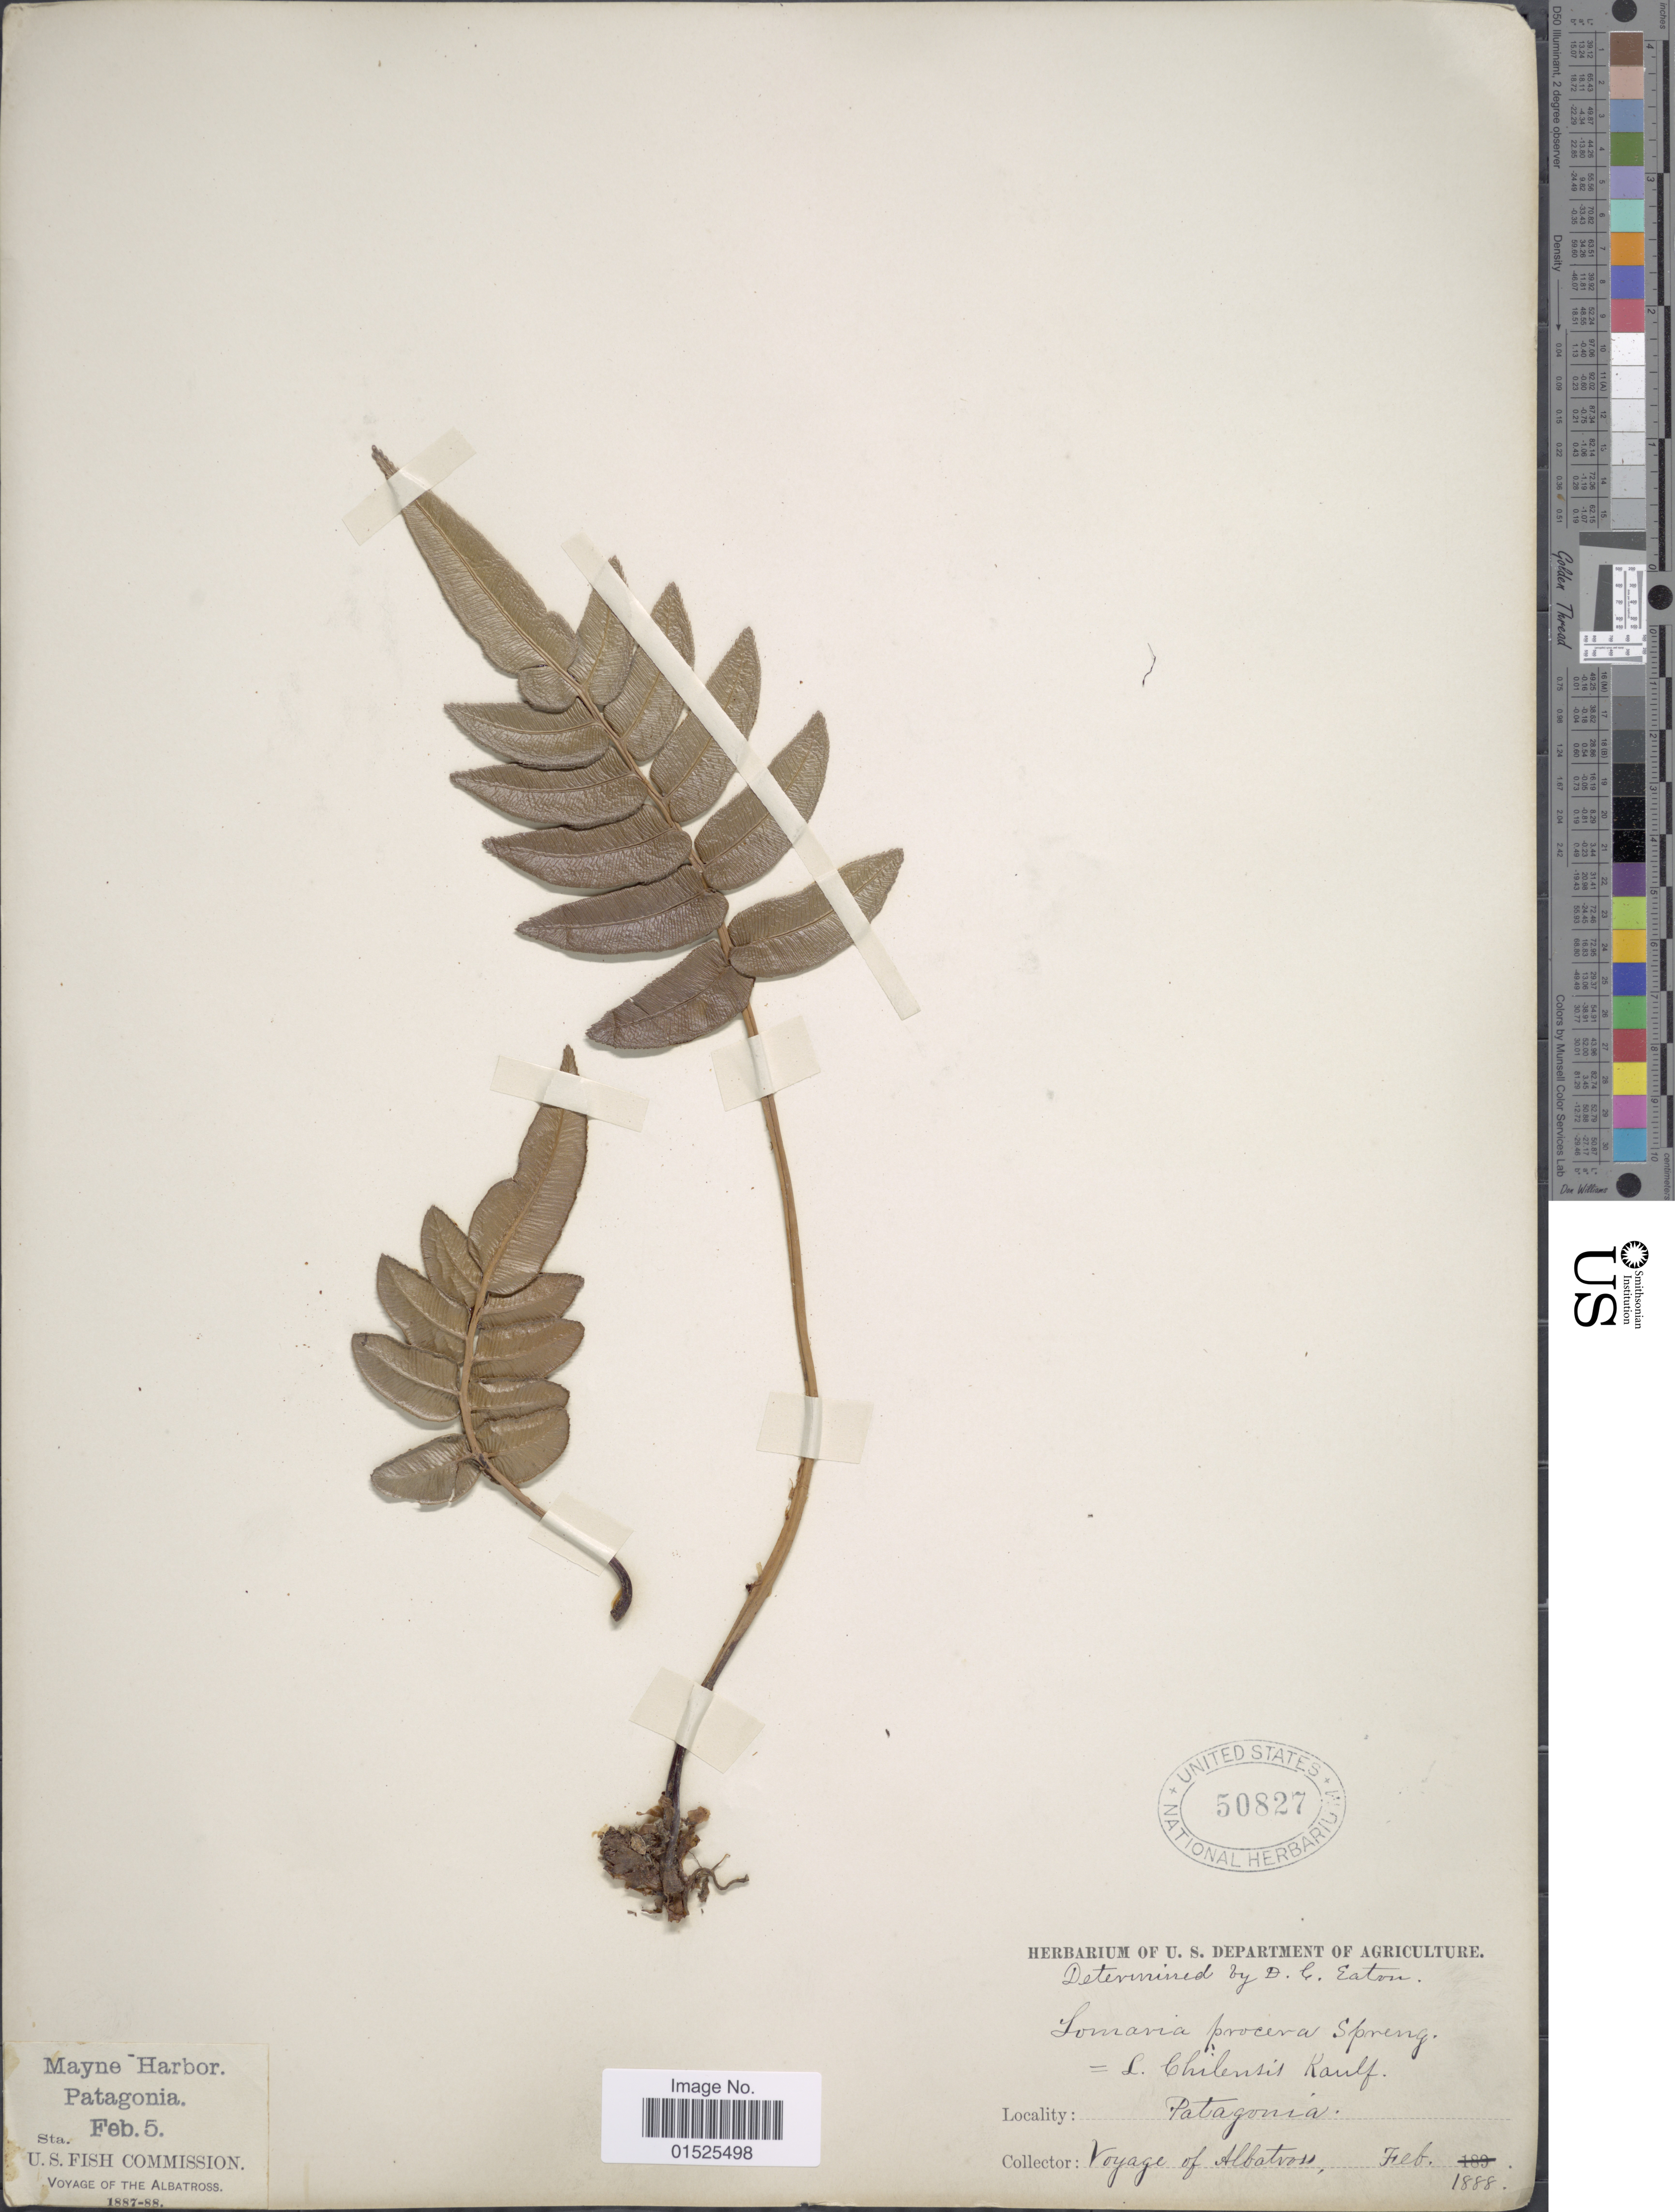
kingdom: Plantae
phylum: Tracheophyta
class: Polypodiopsida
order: Polypodiales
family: Blechnaceae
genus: Blechnum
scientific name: Blechnum chilense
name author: (Kaulf.) Mett.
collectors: U.S.F.C. Str. Albatross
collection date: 1888-02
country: Chile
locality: Mayne Harbor. Patagonia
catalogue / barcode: US 50827